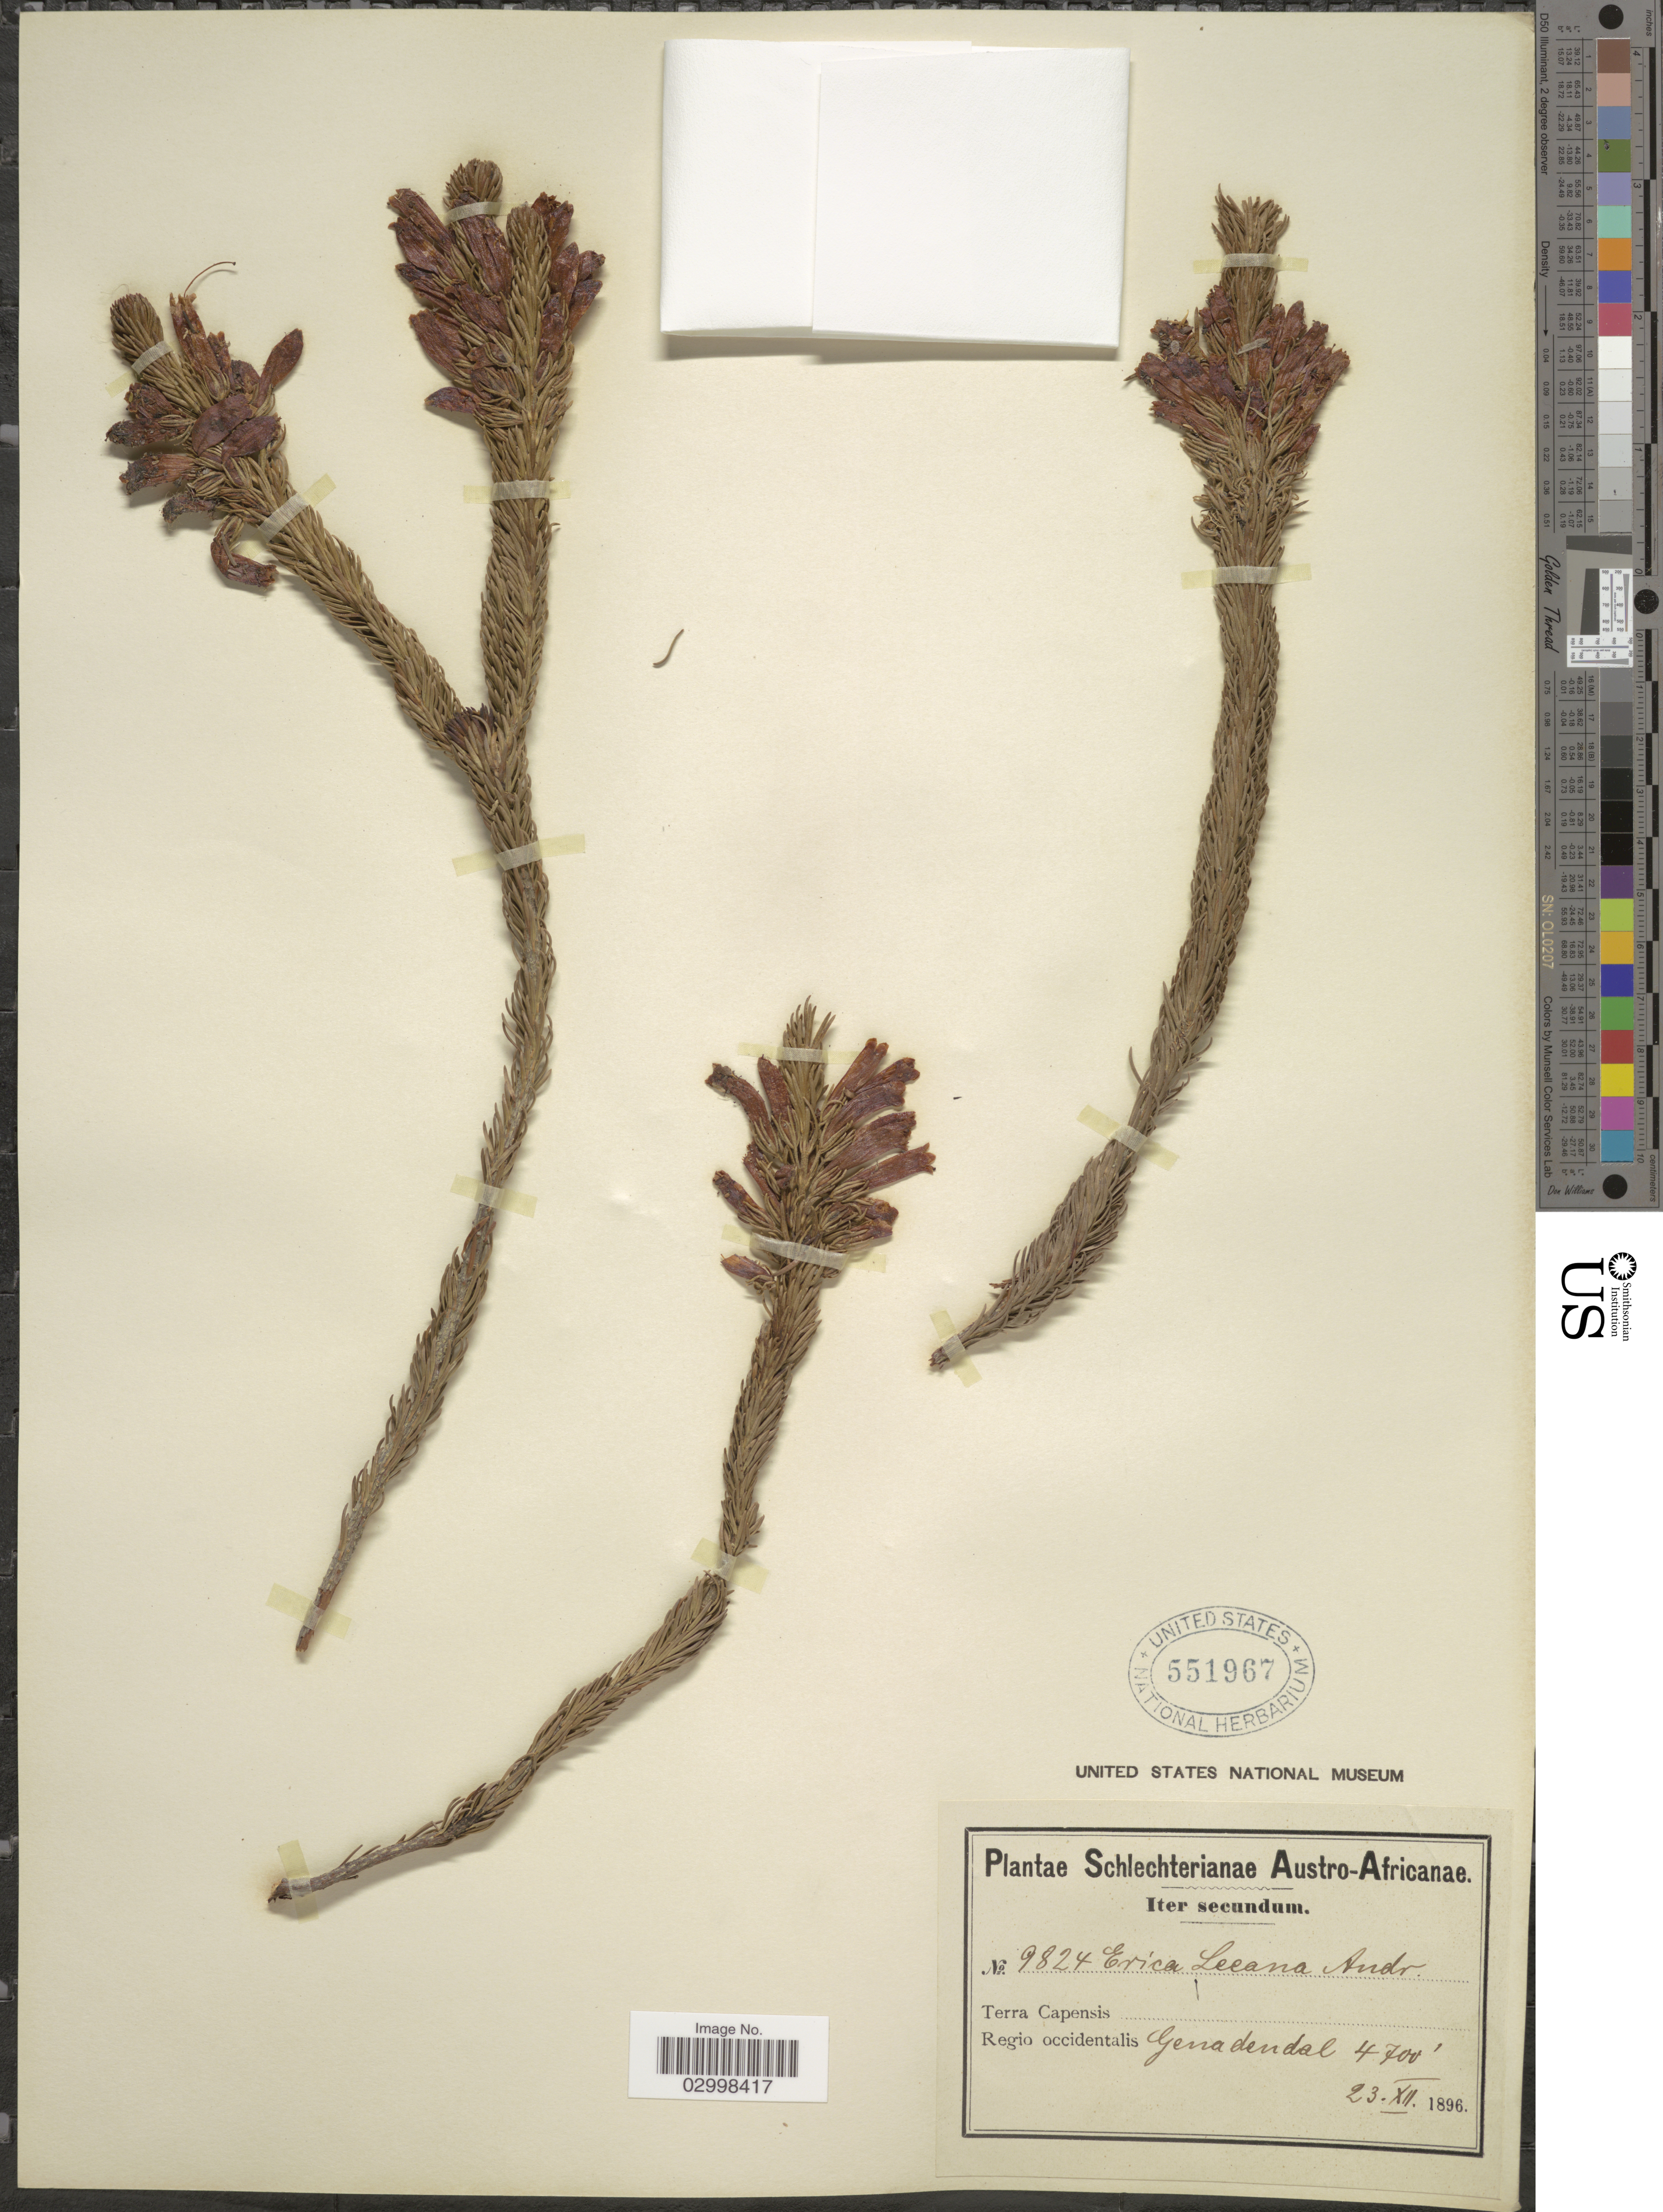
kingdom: Plantae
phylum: Tracheophyta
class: Magnoliopsida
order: Ericales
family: Ericaceae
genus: Erica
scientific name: Erica leeana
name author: W.T. Aiton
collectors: Schlechter, --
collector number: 9824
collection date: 1896-12-23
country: South Africa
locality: Austro-Africanae. Terra Capensis. Regio occidentalis Genadendal.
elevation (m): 1433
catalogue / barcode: US 551967